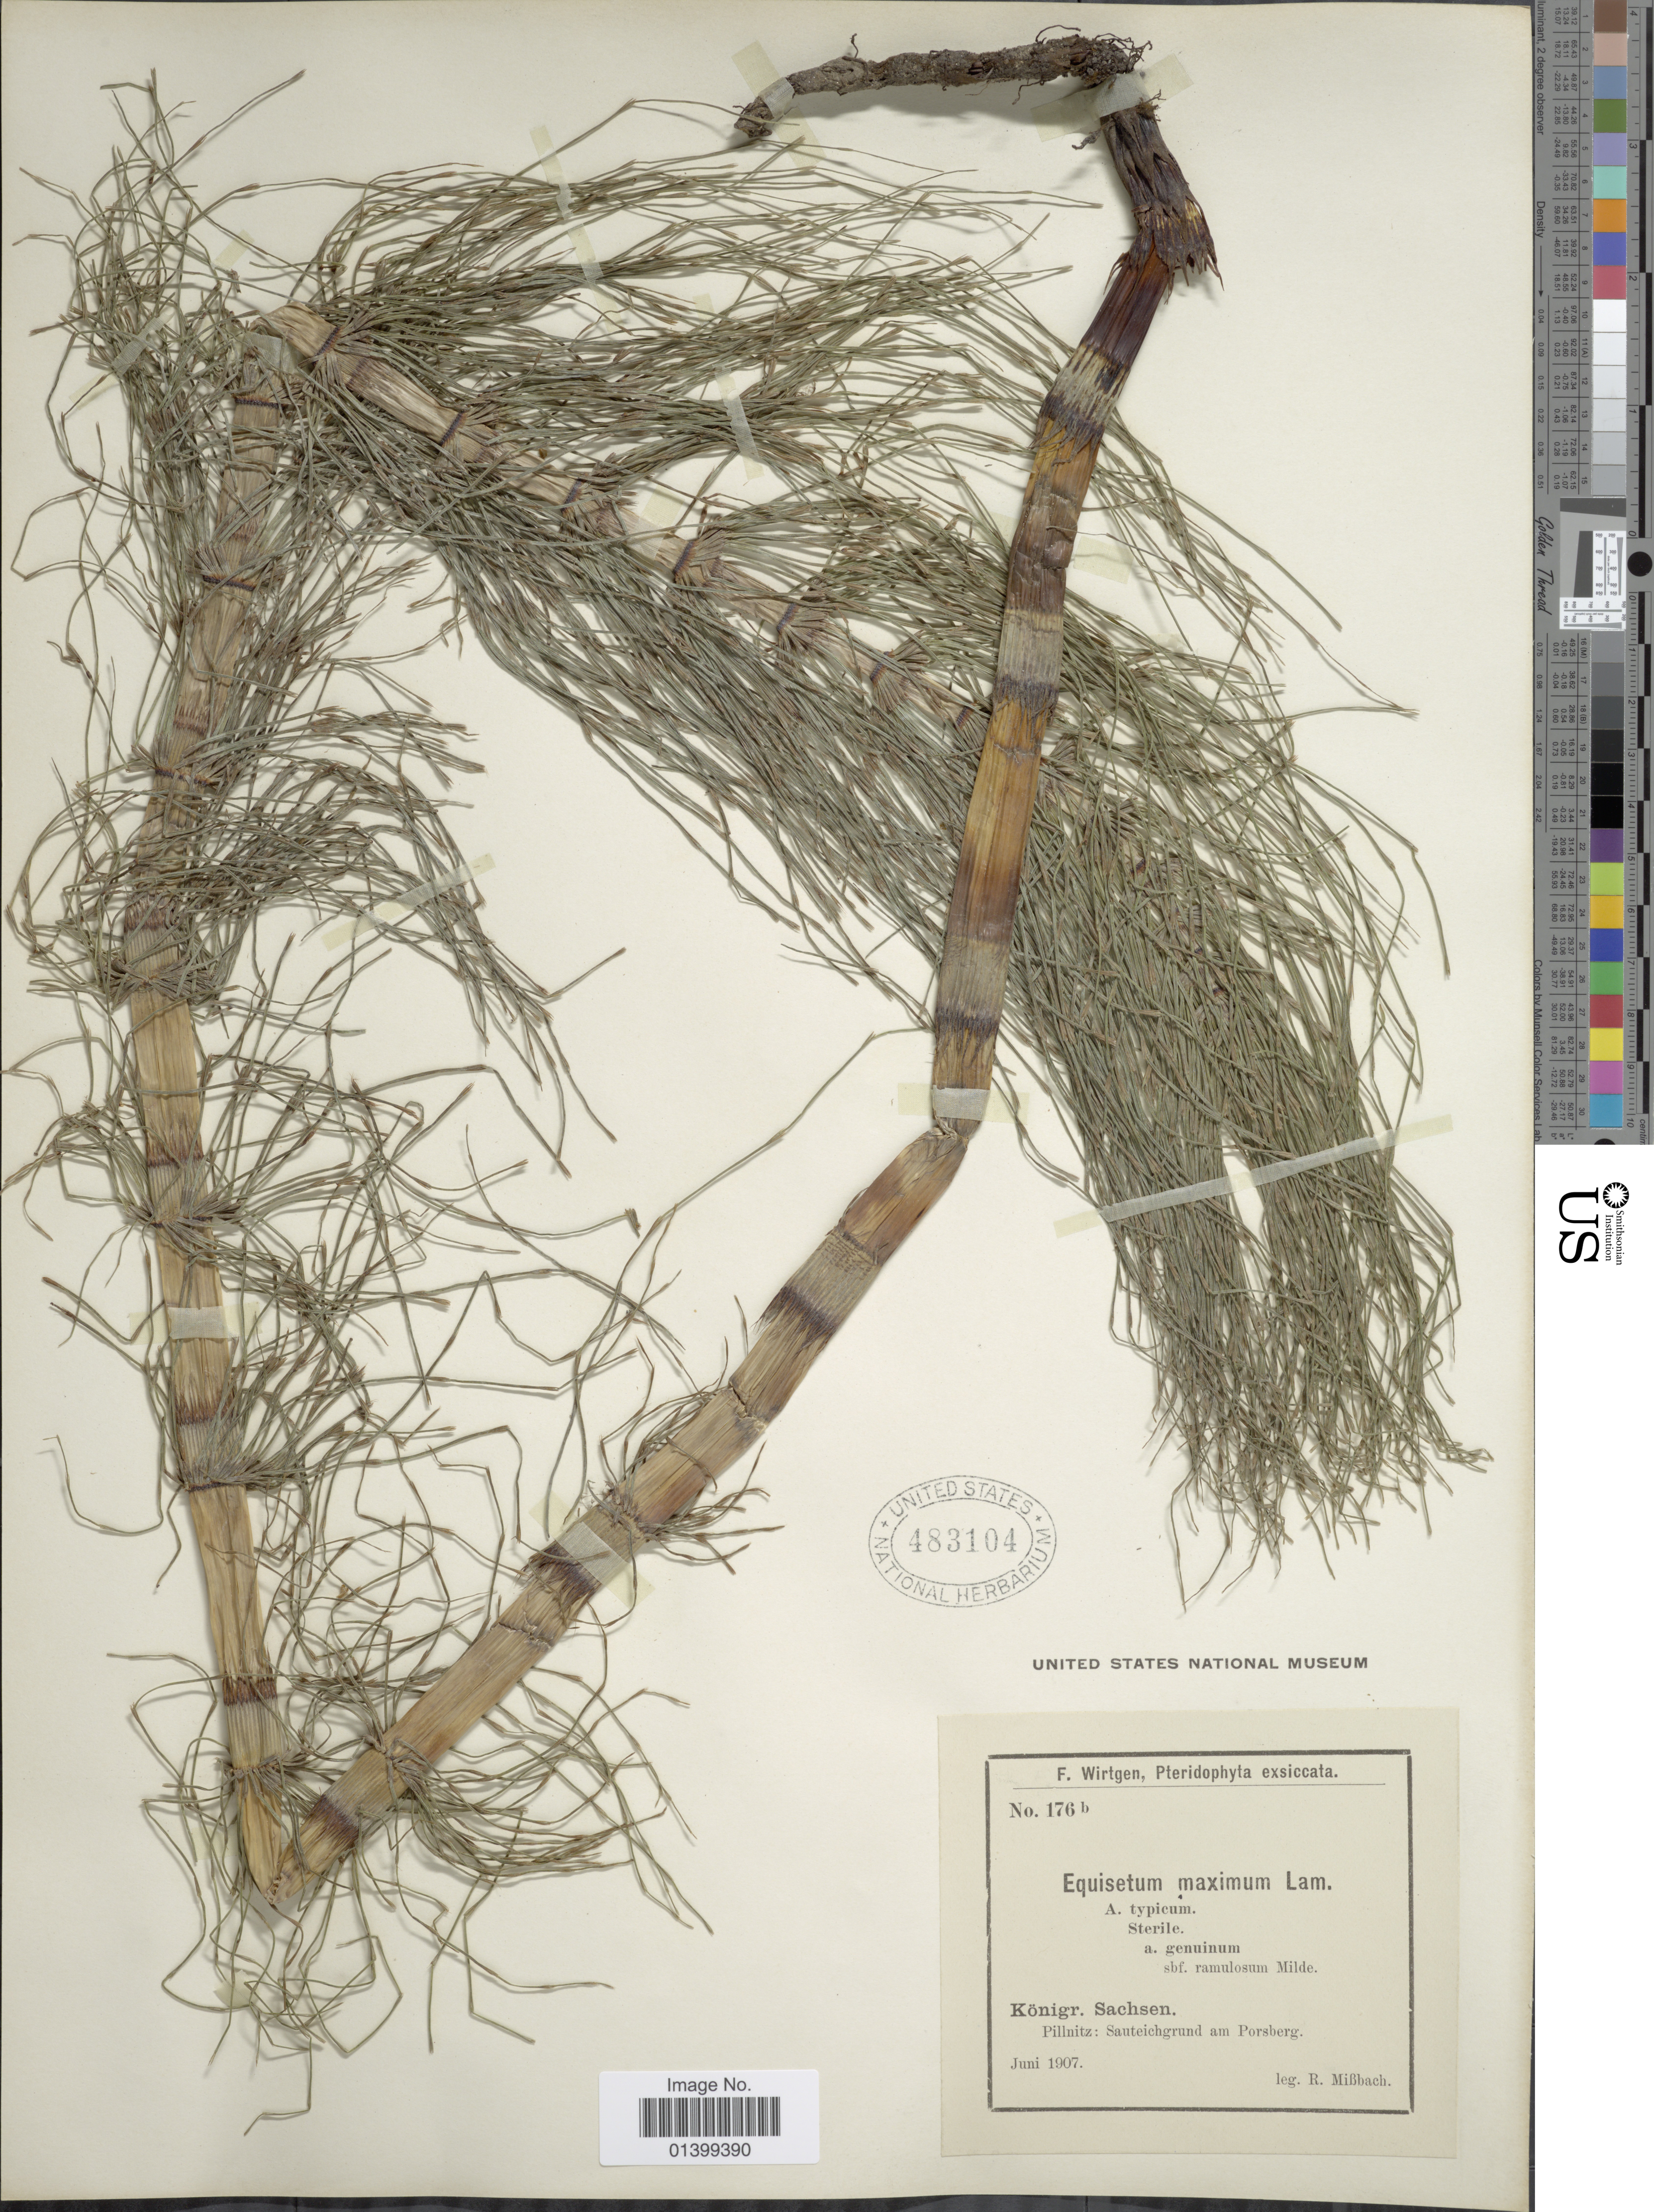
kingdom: Plantae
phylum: Tracheophyta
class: Polypodiopsida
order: Equisetales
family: Equisetaceae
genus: Equisetum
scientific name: Equisetum telmateia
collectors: R. Missbach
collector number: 176b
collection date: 1907-06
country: Germany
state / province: Sachsen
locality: Königr. Sachsen. Pillnitz: Sauteichgrund am Porsberg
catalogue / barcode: US 483104